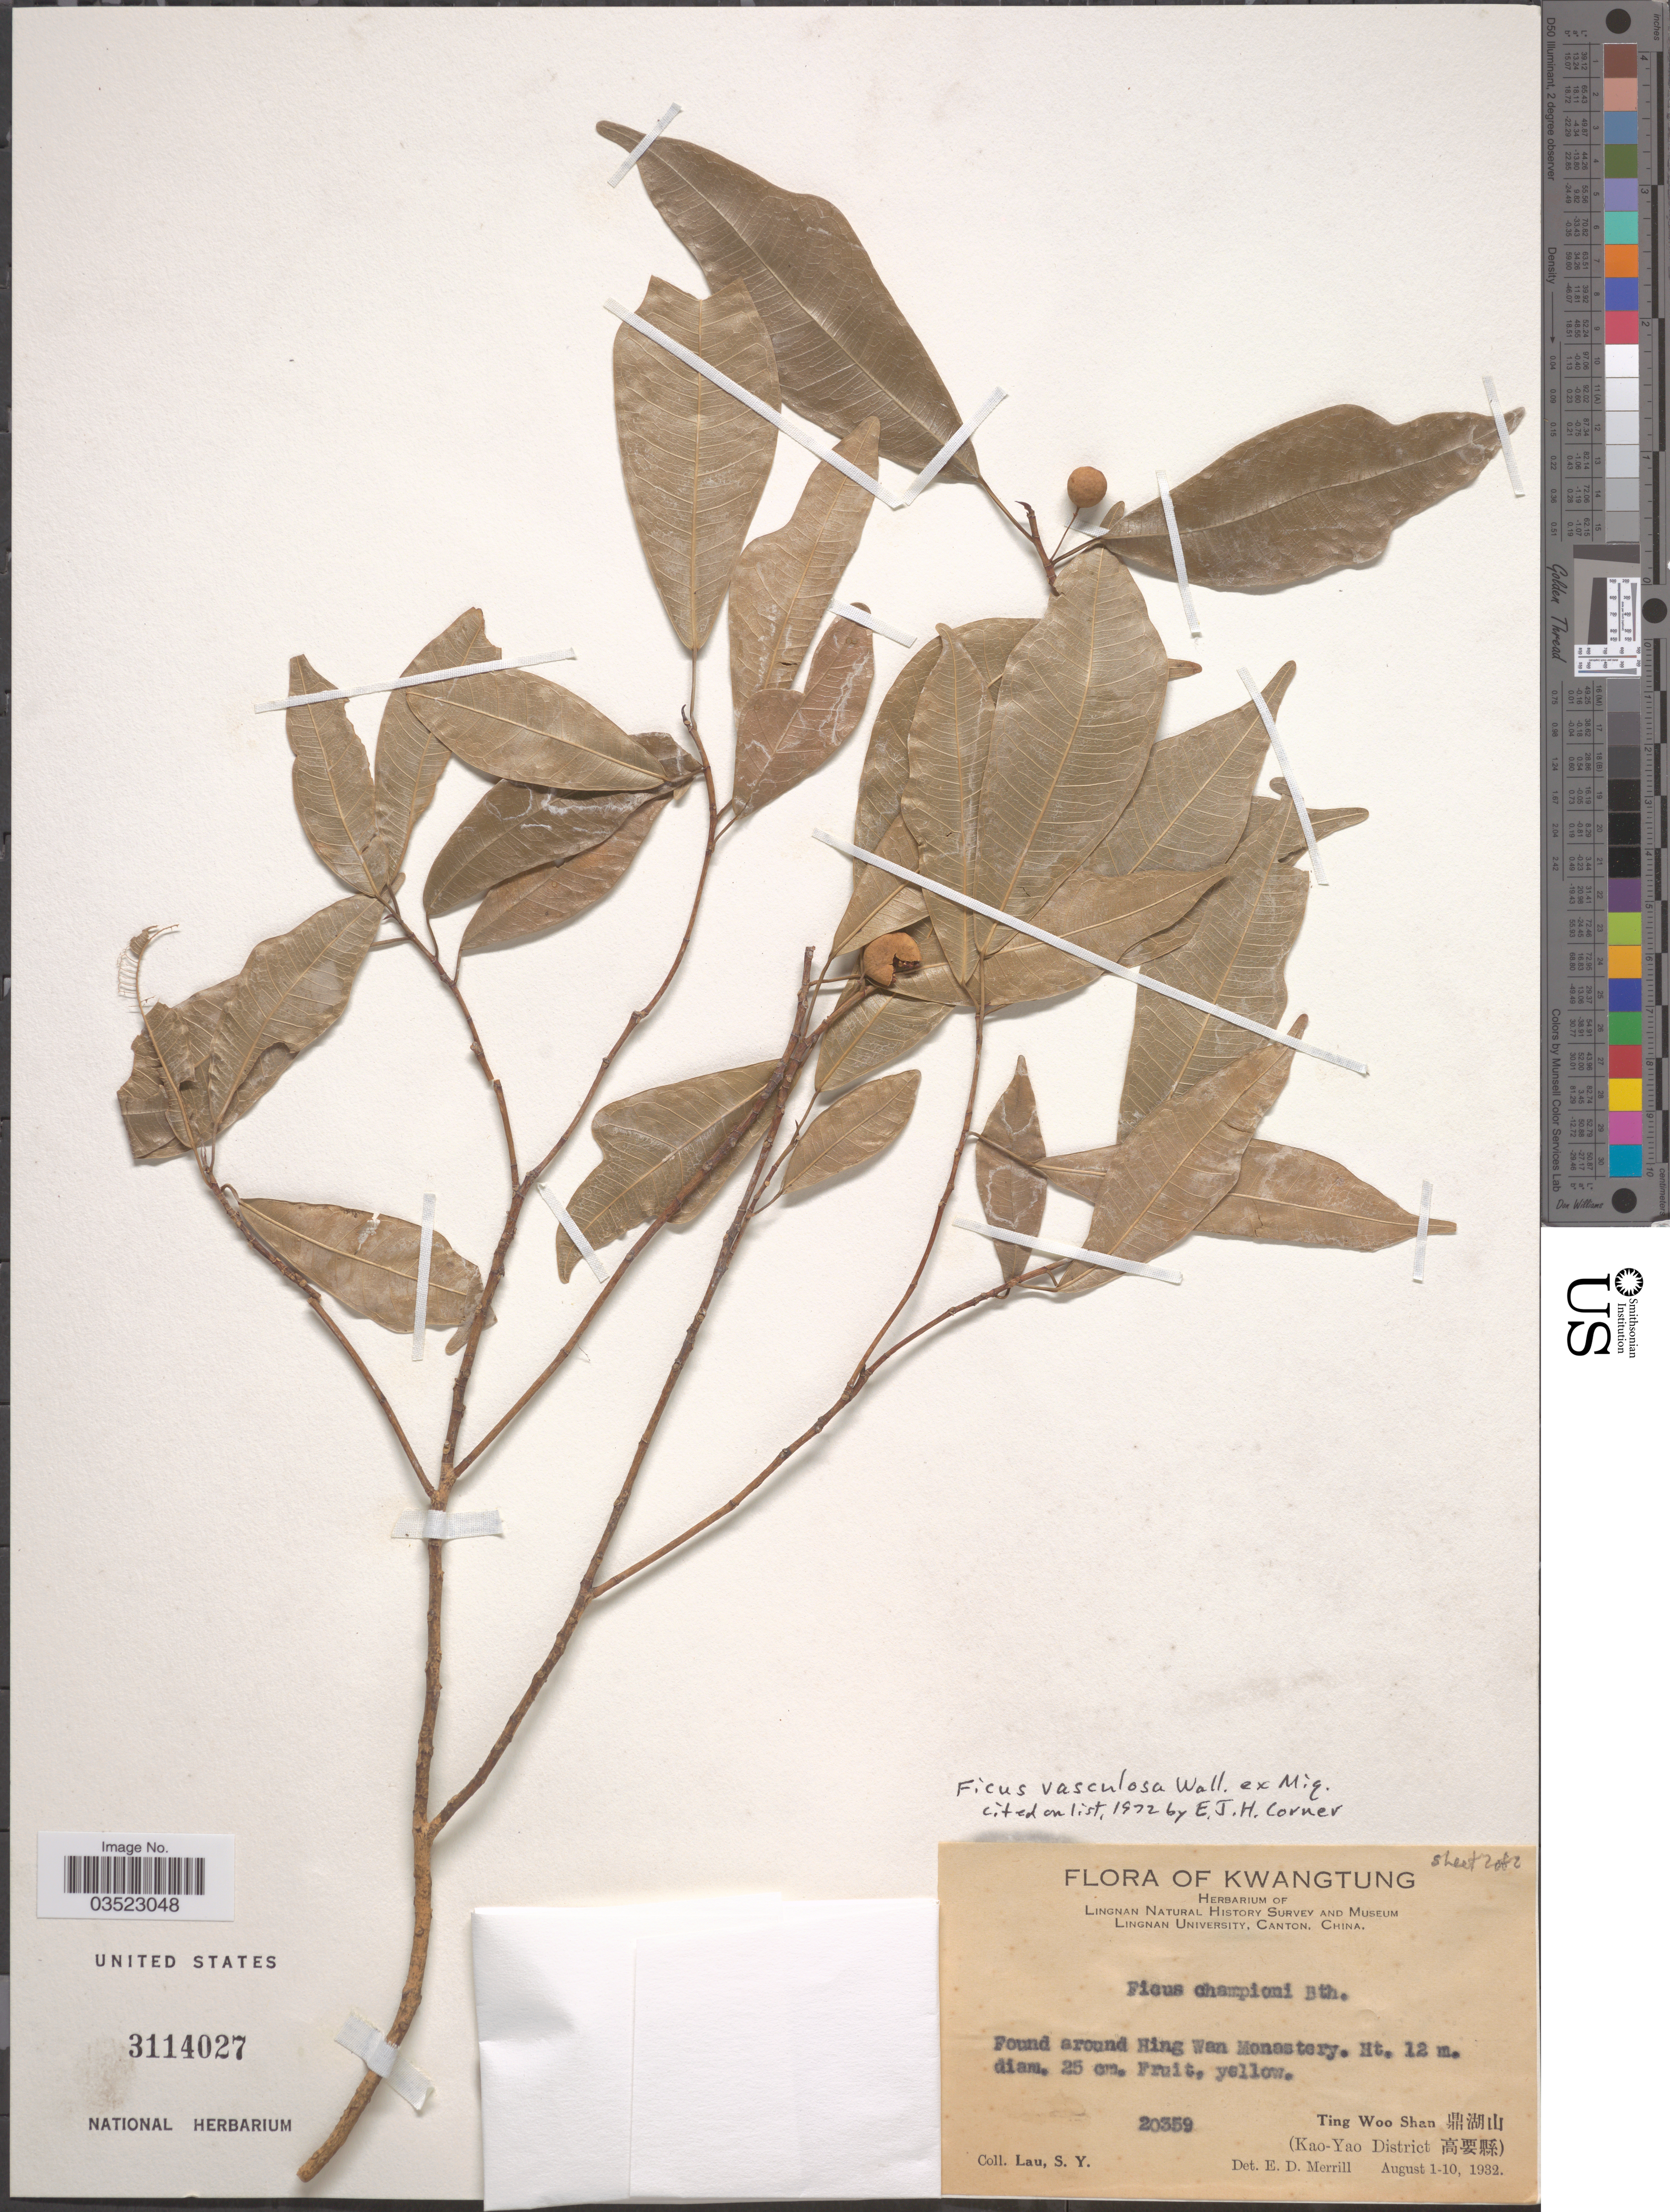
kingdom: Plantae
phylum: Tracheophyta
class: Magnoliopsida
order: Rosales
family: Moraceae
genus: Ficus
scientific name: Ficus vasculosa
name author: Wall. ex Miq.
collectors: S. Y. Lau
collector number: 20359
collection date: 1932-08-01/1932-08-10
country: China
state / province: Guangdong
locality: Kwangtung. Lingnan Natural History Survey and Museum Lingnan University, Canton, China. Around Hing Wan Monastery. Ting Woo Shan X. (Kao-Yao District X).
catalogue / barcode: US 3114027